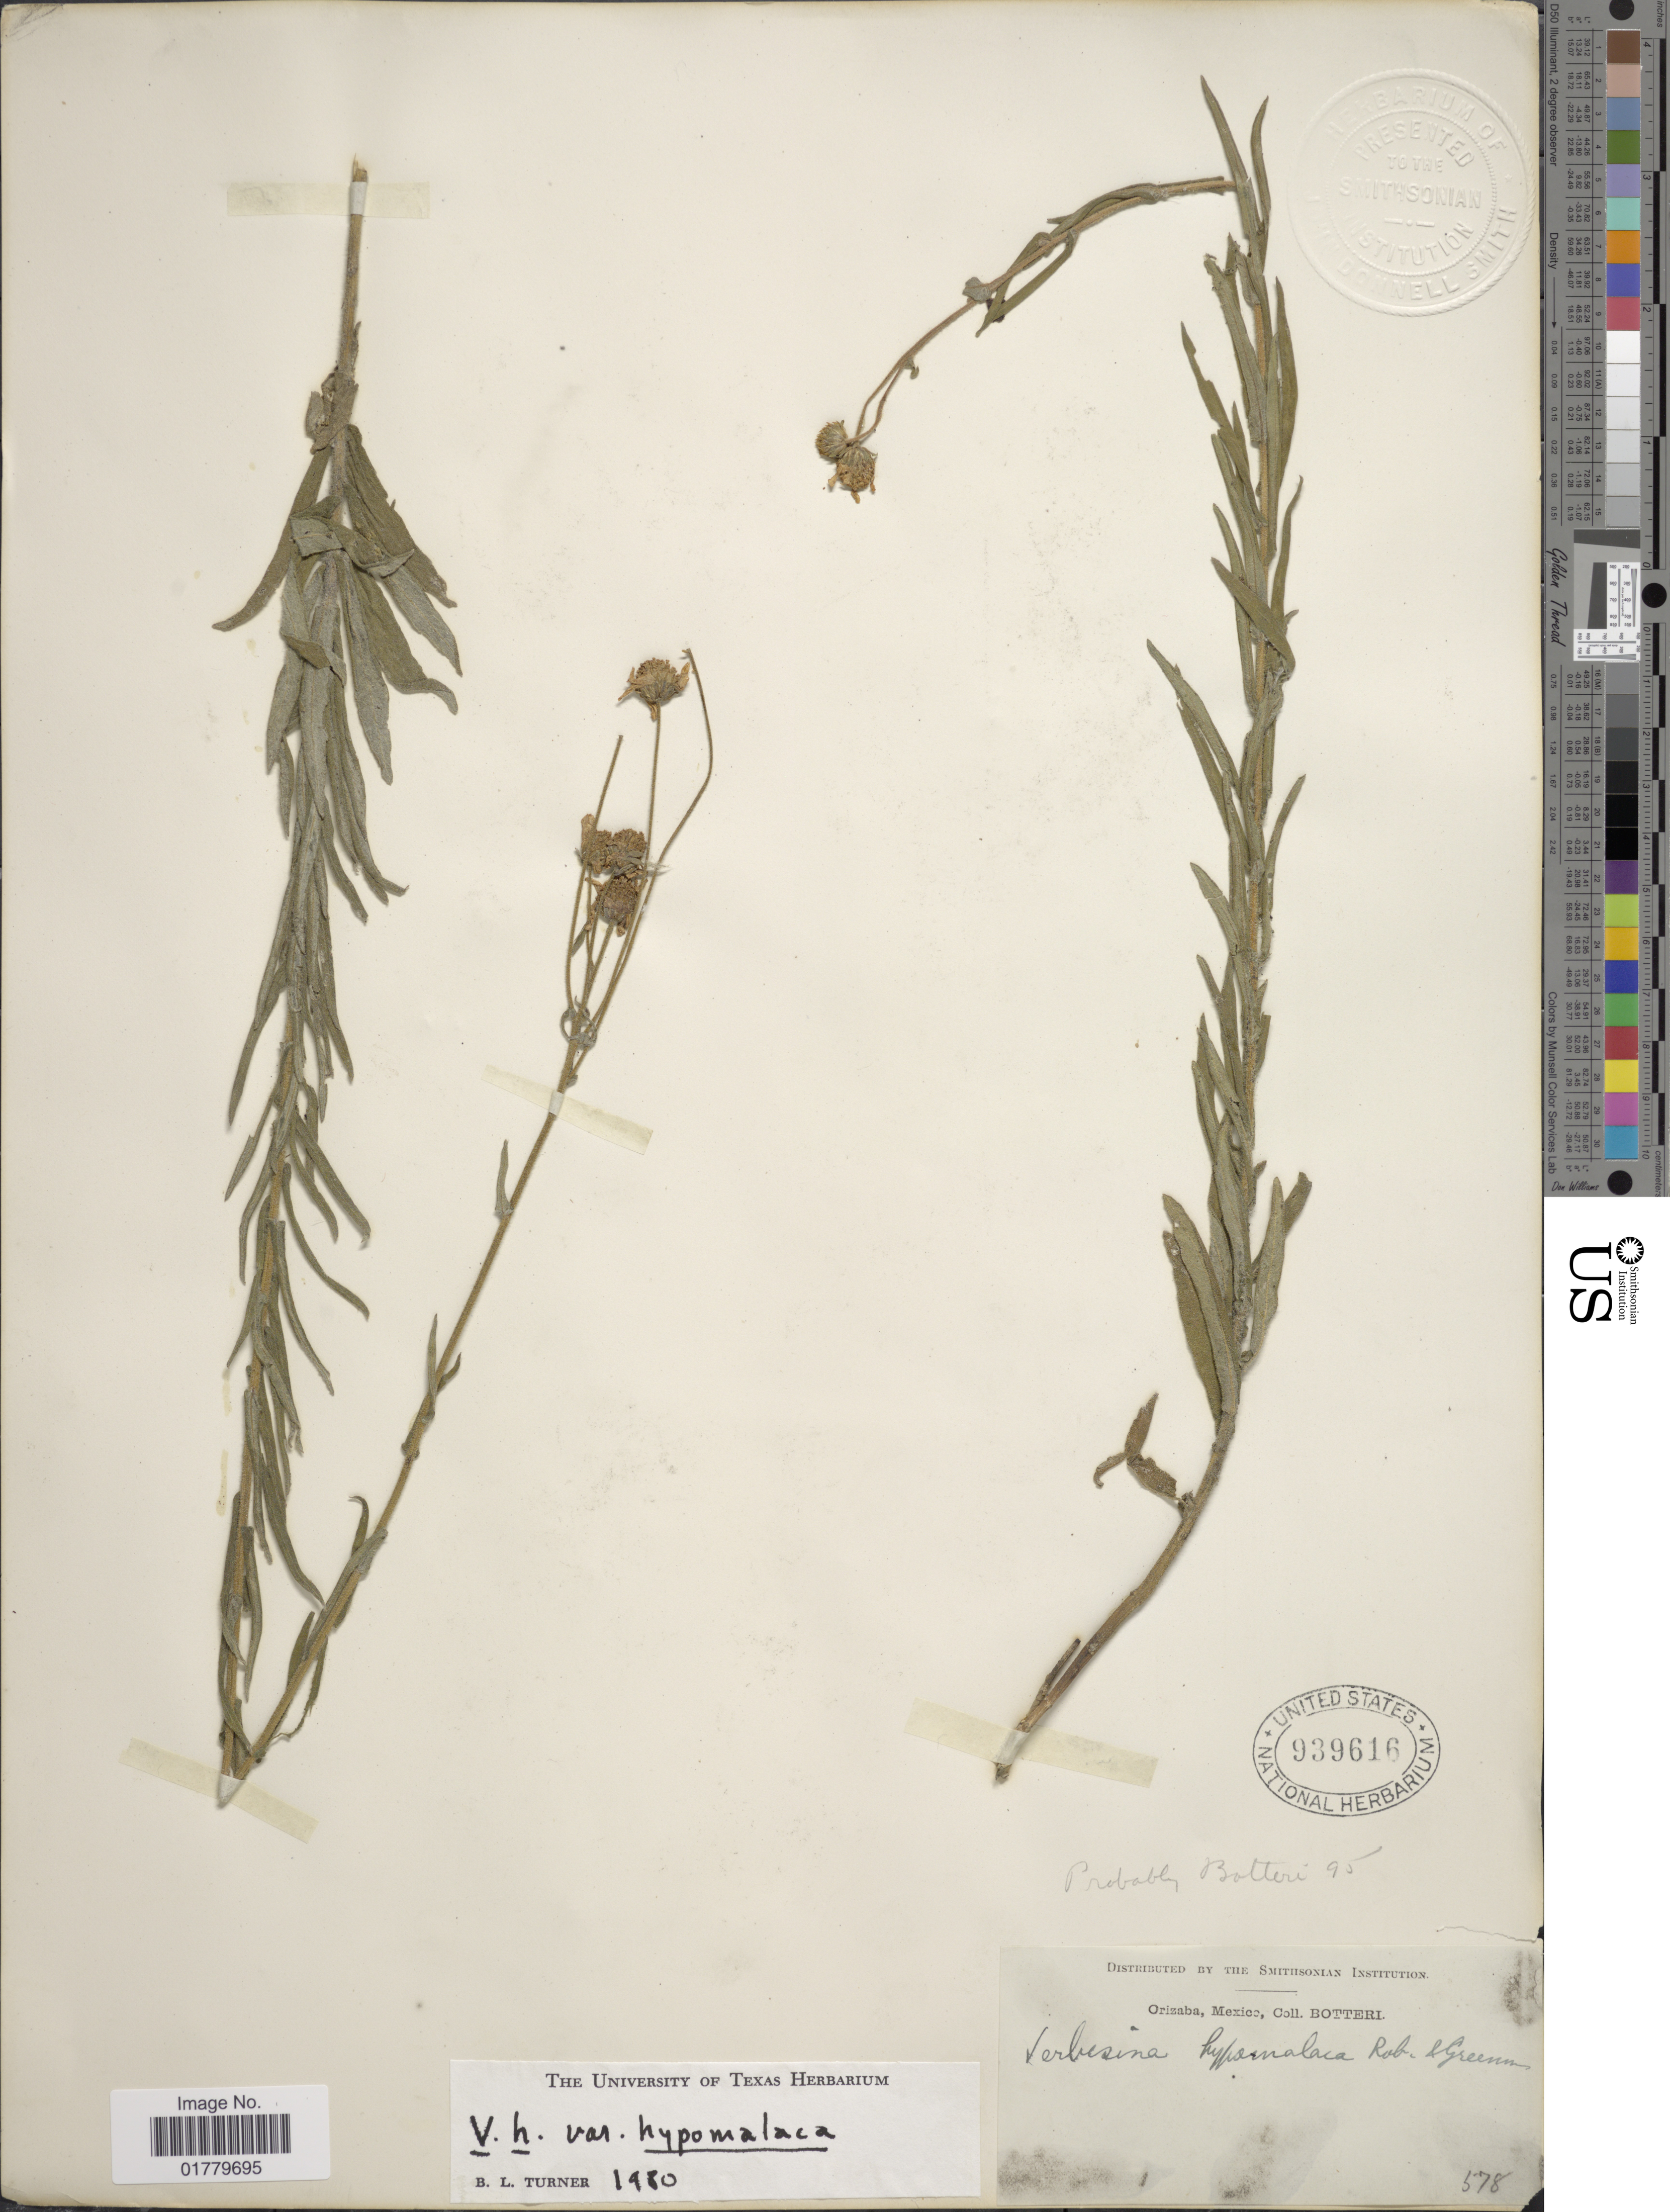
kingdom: Plantae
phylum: Tracheophyta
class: Magnoliopsida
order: Asterales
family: Asteraceae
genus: Verbesina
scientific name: Verbesina hypomalaca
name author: B.L. Rob. & Greenm.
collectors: -. Botteri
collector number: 578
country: Mexico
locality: Orizaba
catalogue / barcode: US 939616